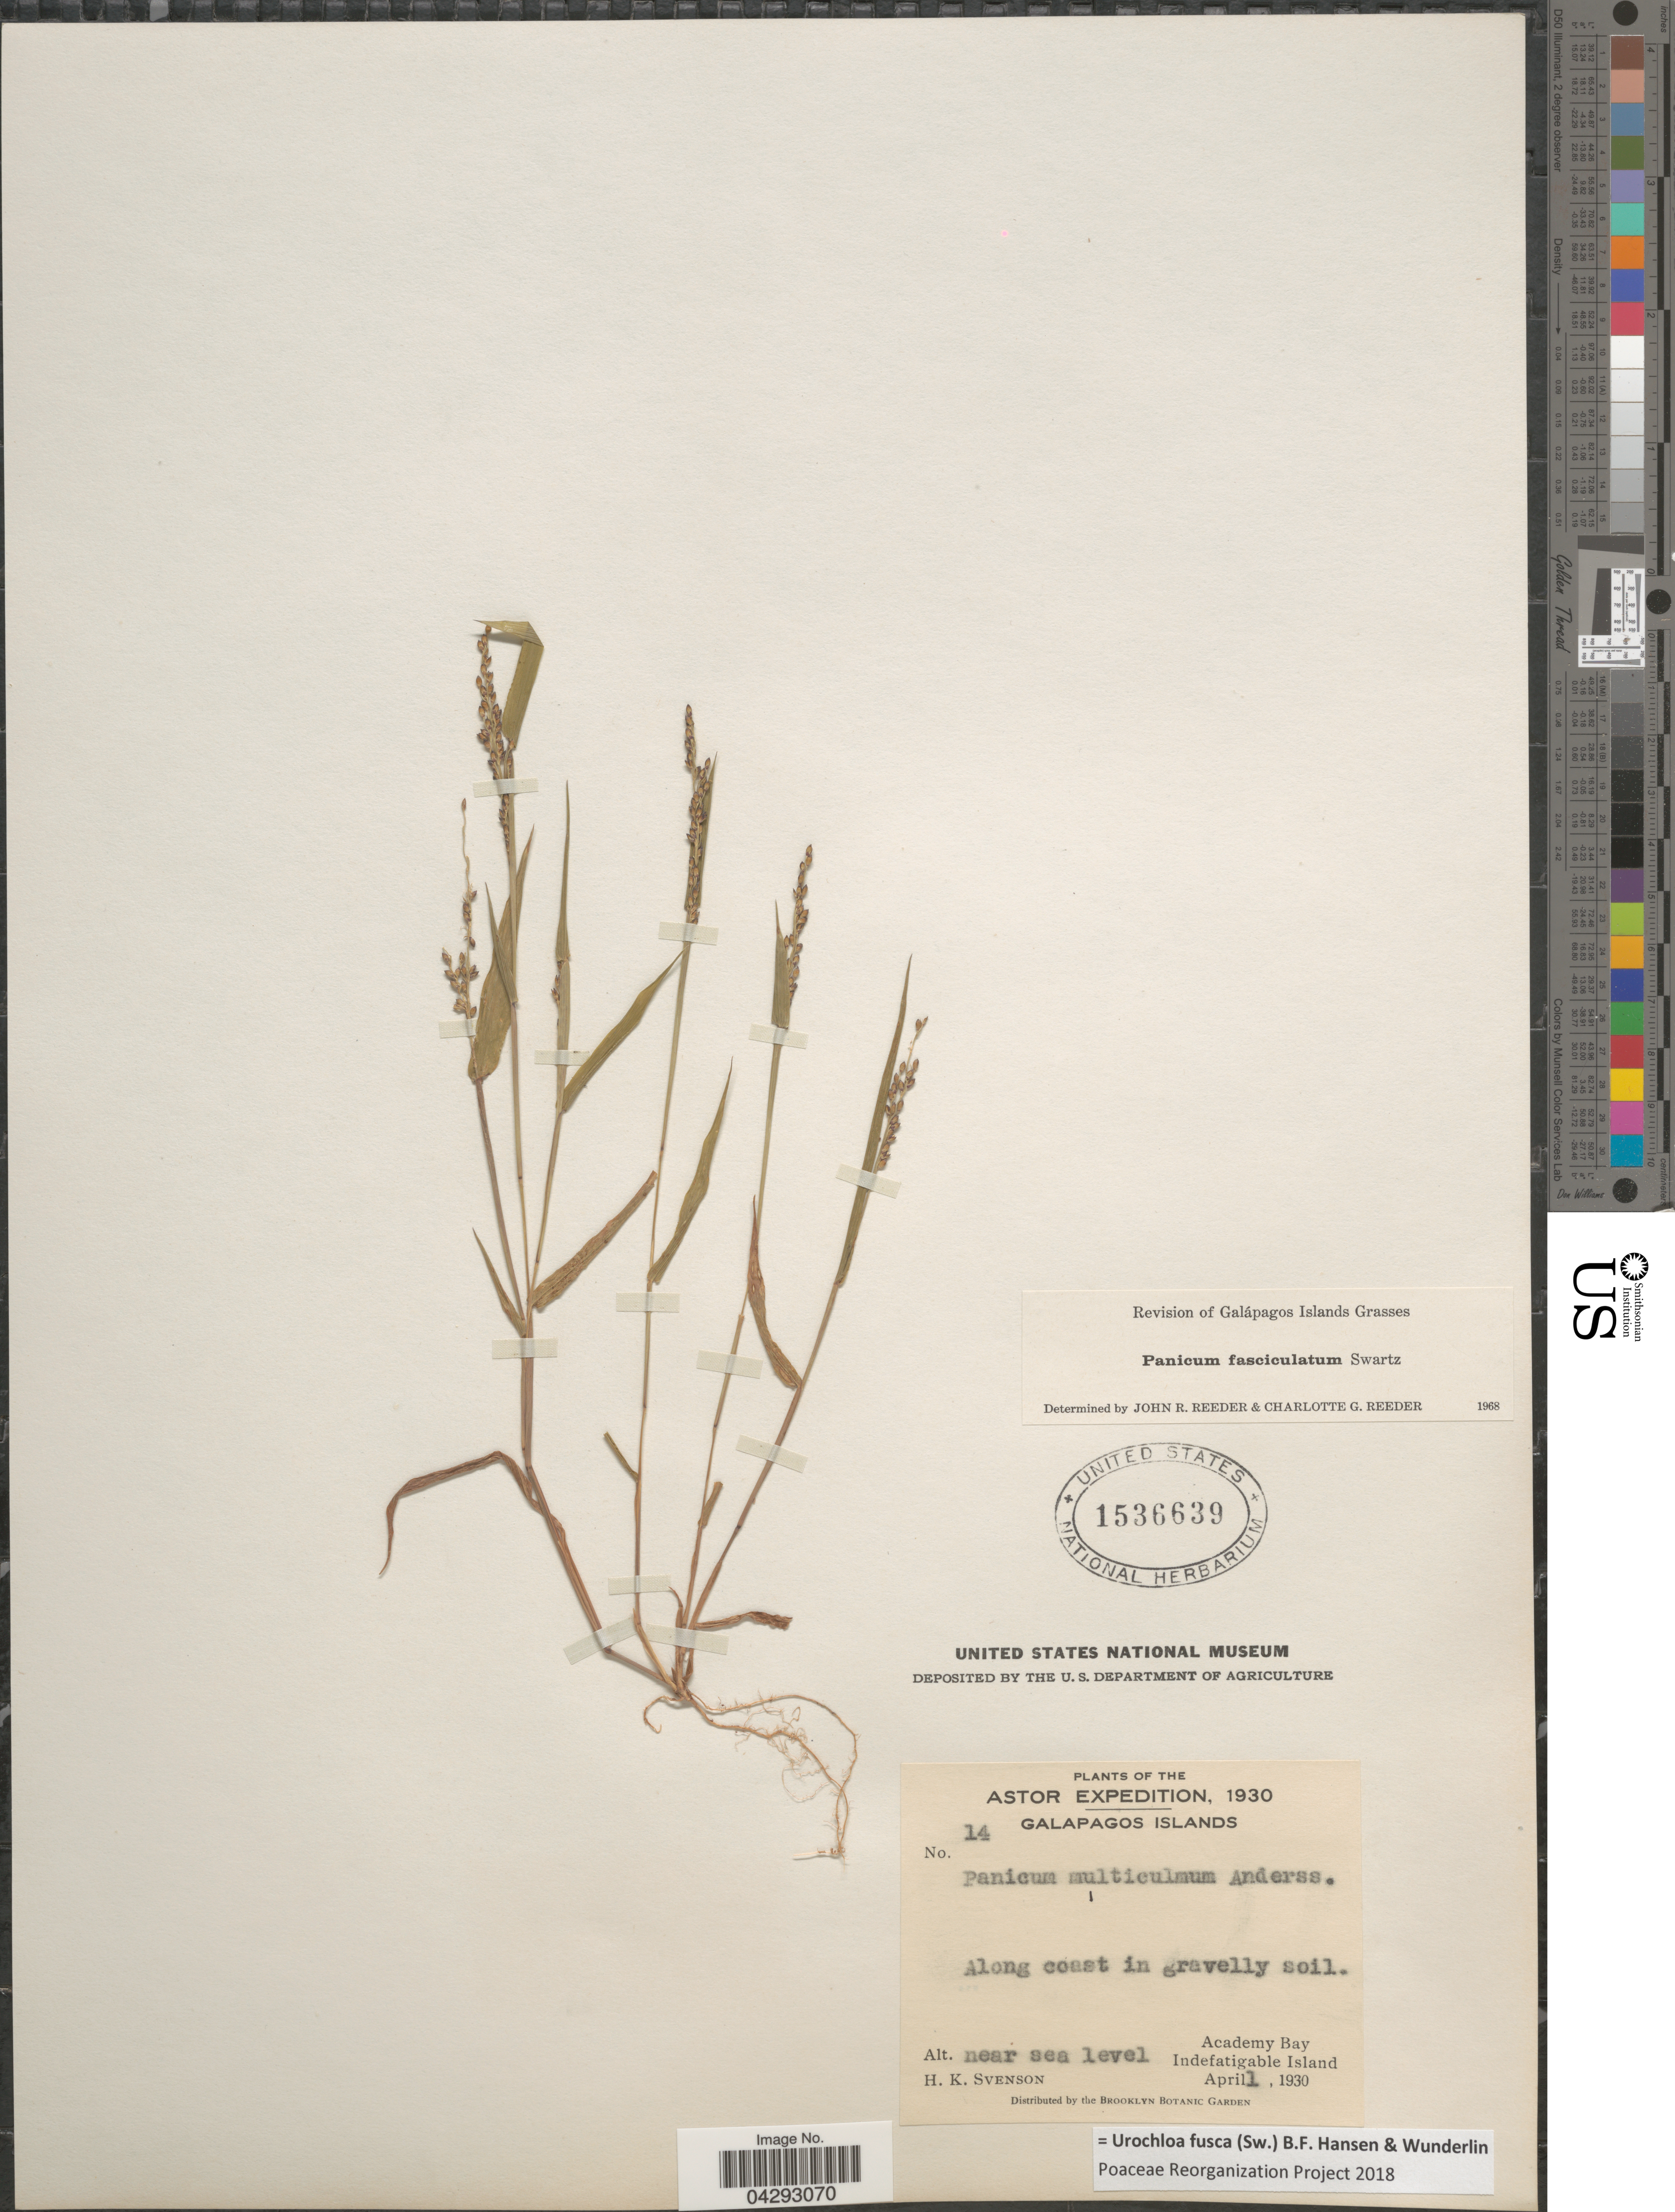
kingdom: Plantae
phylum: Tracheophyta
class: Liliopsida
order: Poales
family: Poaceae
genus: Urochloa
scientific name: Urochloa fusca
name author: (Sw.) B.F. Hansen & Wunderlin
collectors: H. K. Svenson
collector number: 14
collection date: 1930-04-01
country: Ecuador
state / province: Colón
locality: Astor Expedition, 1930. Galapagos Islands. Along coast in gravelly soil. Academy Bay. Indefatigable Island.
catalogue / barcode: US 1536639